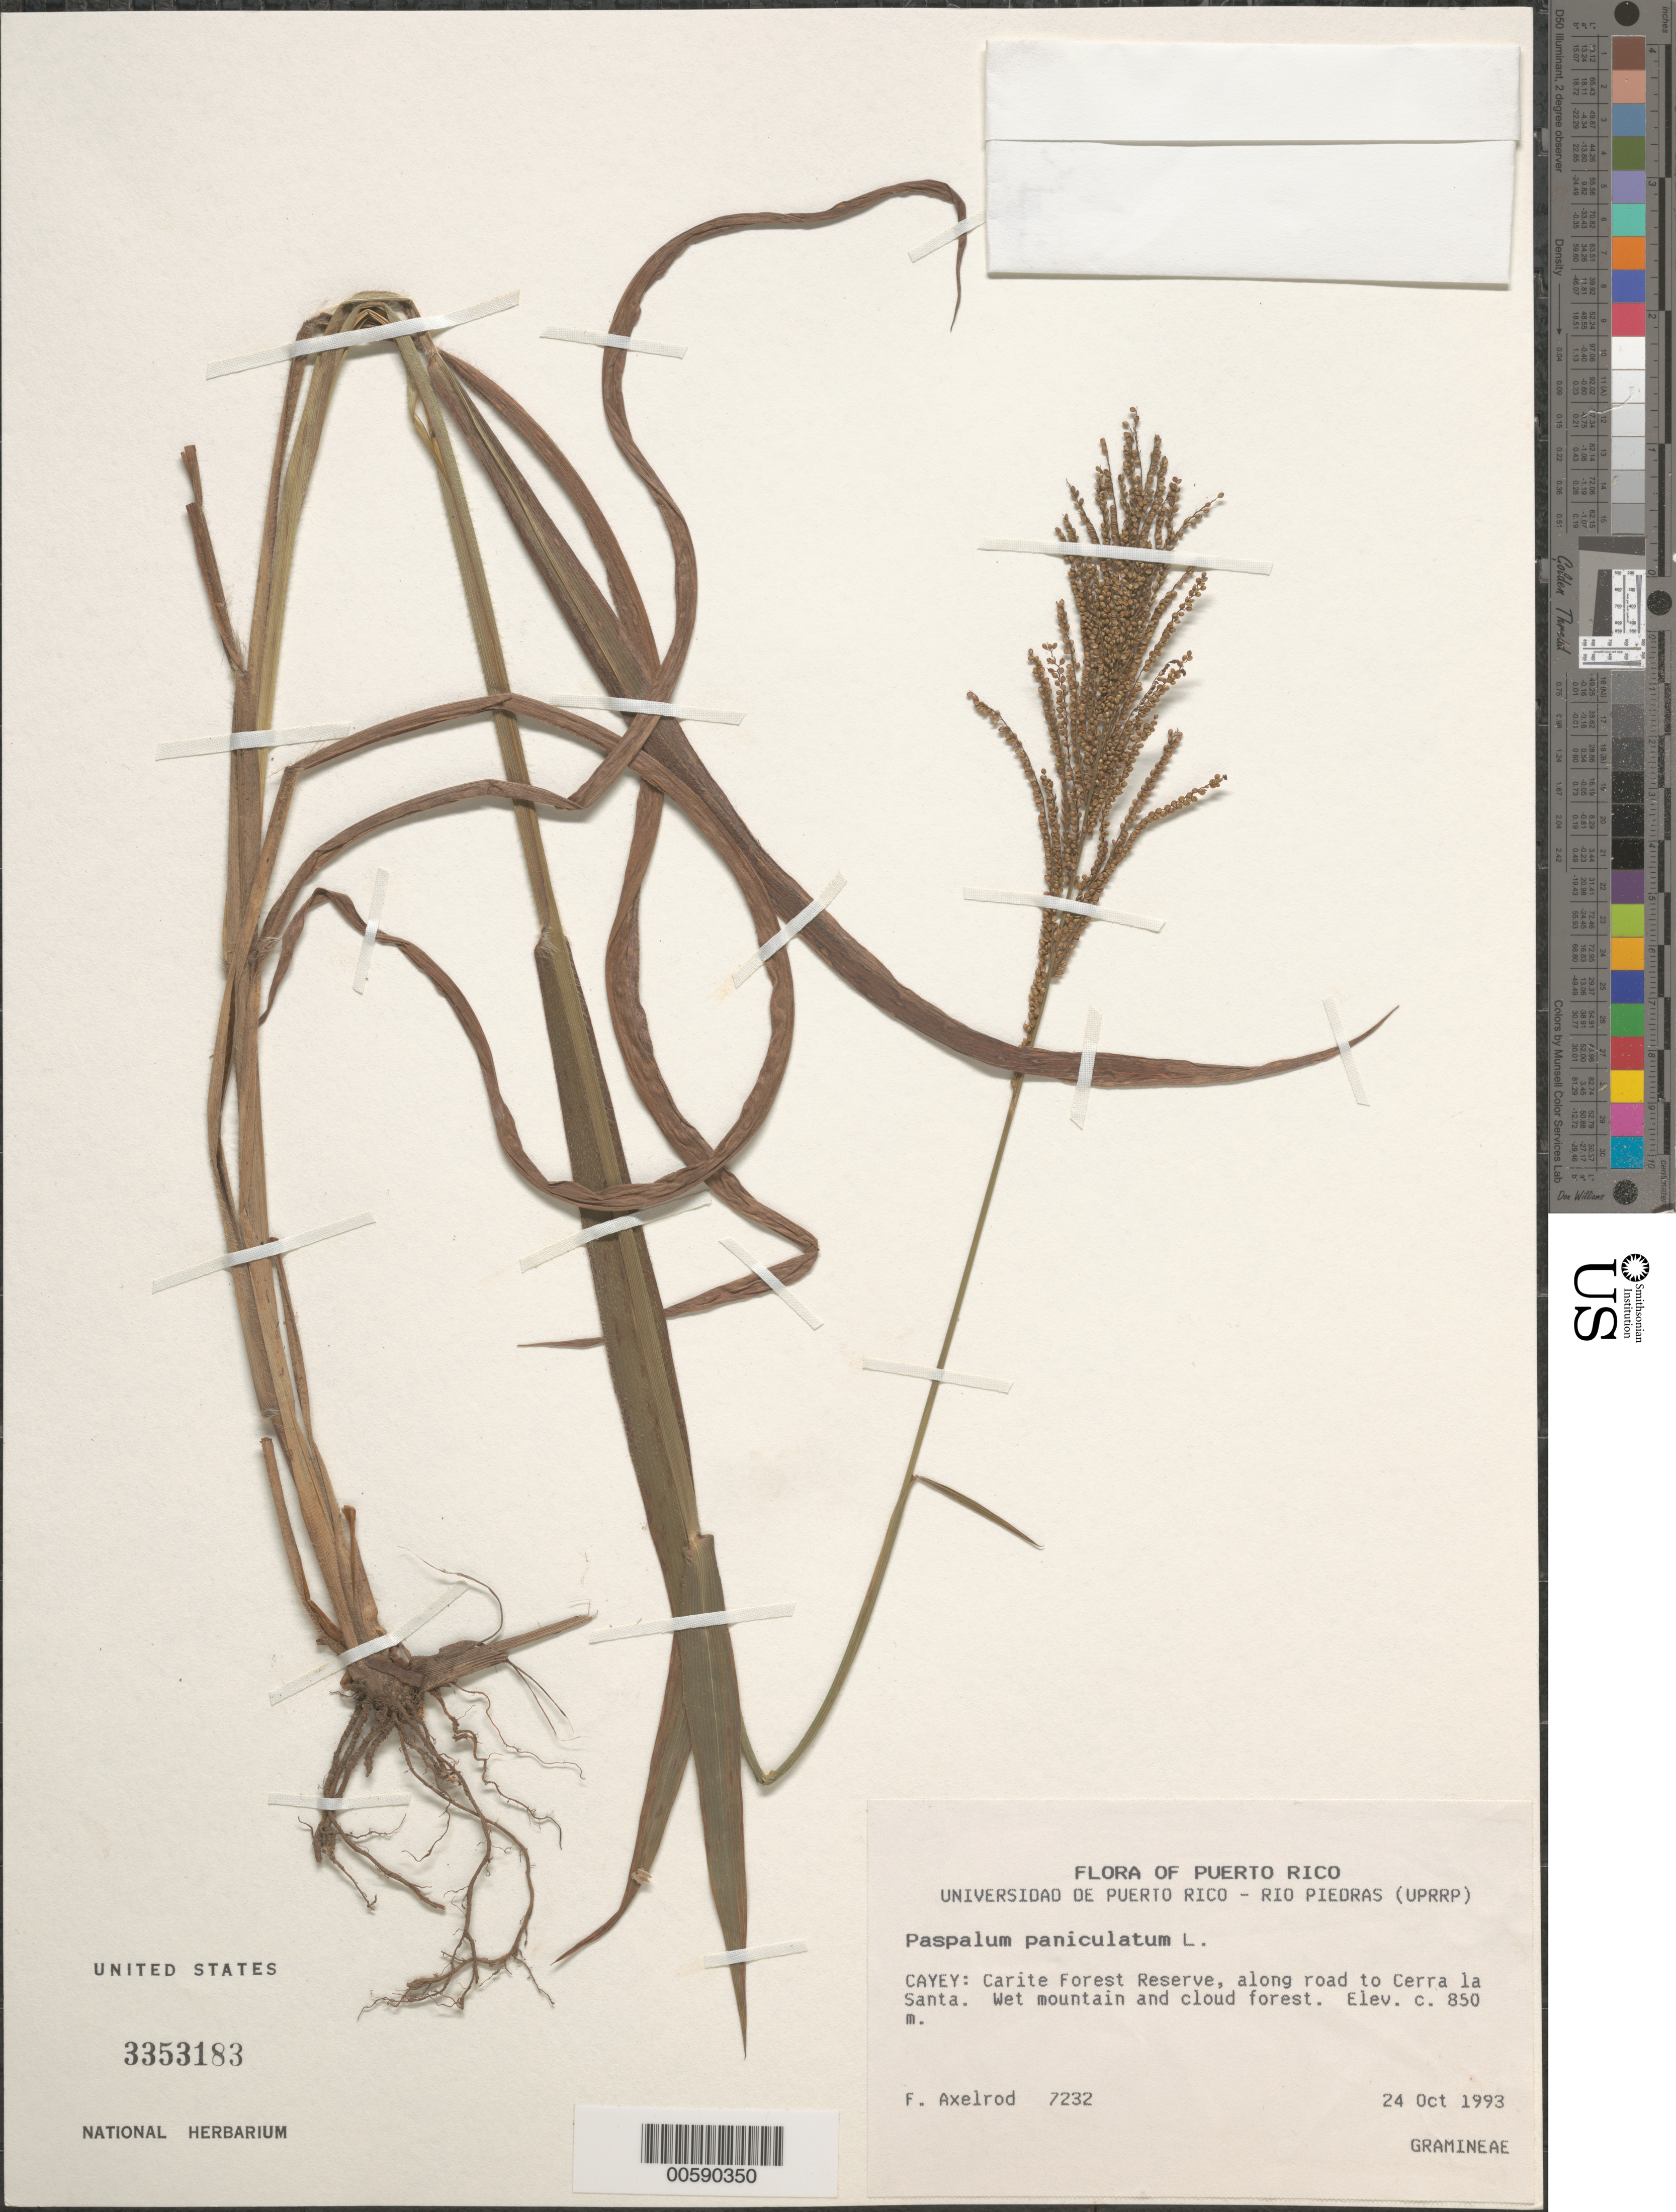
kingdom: Plantae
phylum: Tracheophyta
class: Liliopsida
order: Poales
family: Poaceae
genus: Paspalum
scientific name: Paspalum paniculatum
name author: L.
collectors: F. S. Axelrod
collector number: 7232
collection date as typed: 24 Oct 1993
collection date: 1993-10-24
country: Puerto Rico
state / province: Cayey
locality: Cayey: Carite Forest Reserve, along road to Cerra la Santa.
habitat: Wet mountain and cloud forest.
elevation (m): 850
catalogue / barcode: US 3353183